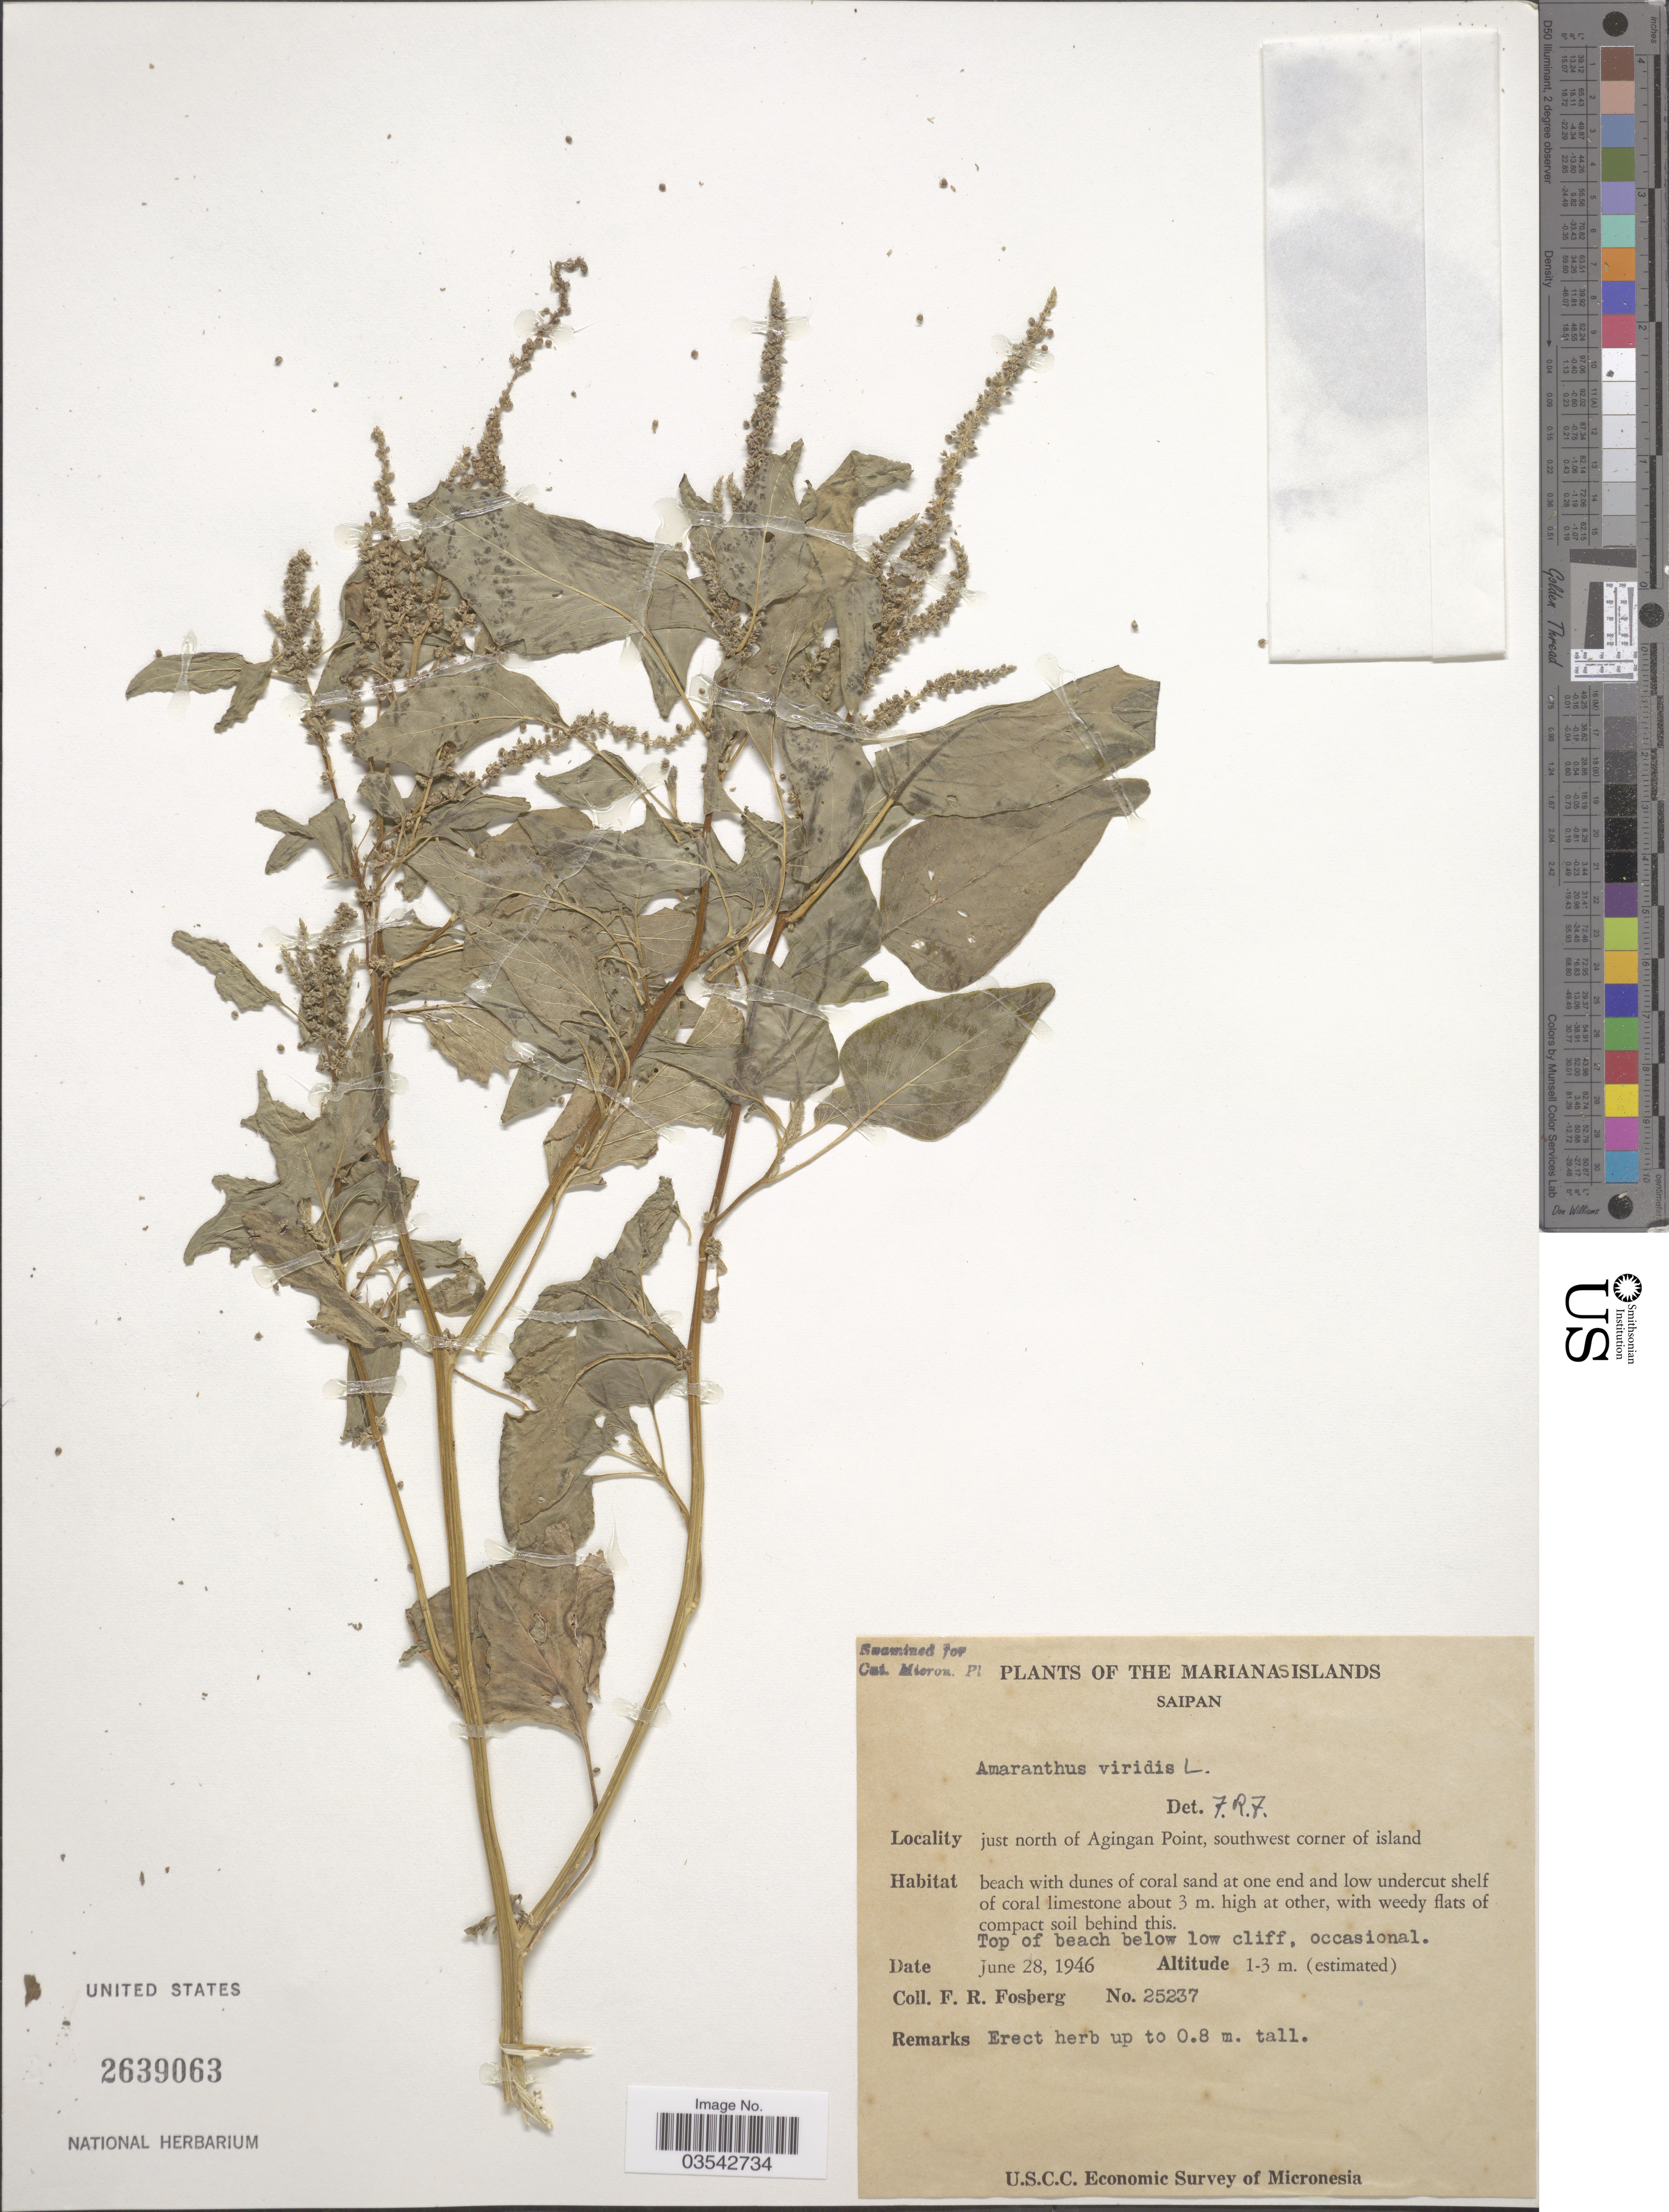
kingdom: Plantae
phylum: Tracheophyta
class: Magnoliopsida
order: Caryophyllales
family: Amaranthaceae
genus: Amaranthus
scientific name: Amaranthus viridis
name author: L.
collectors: F. R. Fosberg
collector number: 25237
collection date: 1946-06-28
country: Northern Mariana Islands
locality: The Marianas Islands. Saipan. Just north of Agingan Point, southwest corner of island.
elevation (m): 1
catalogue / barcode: US 2639063